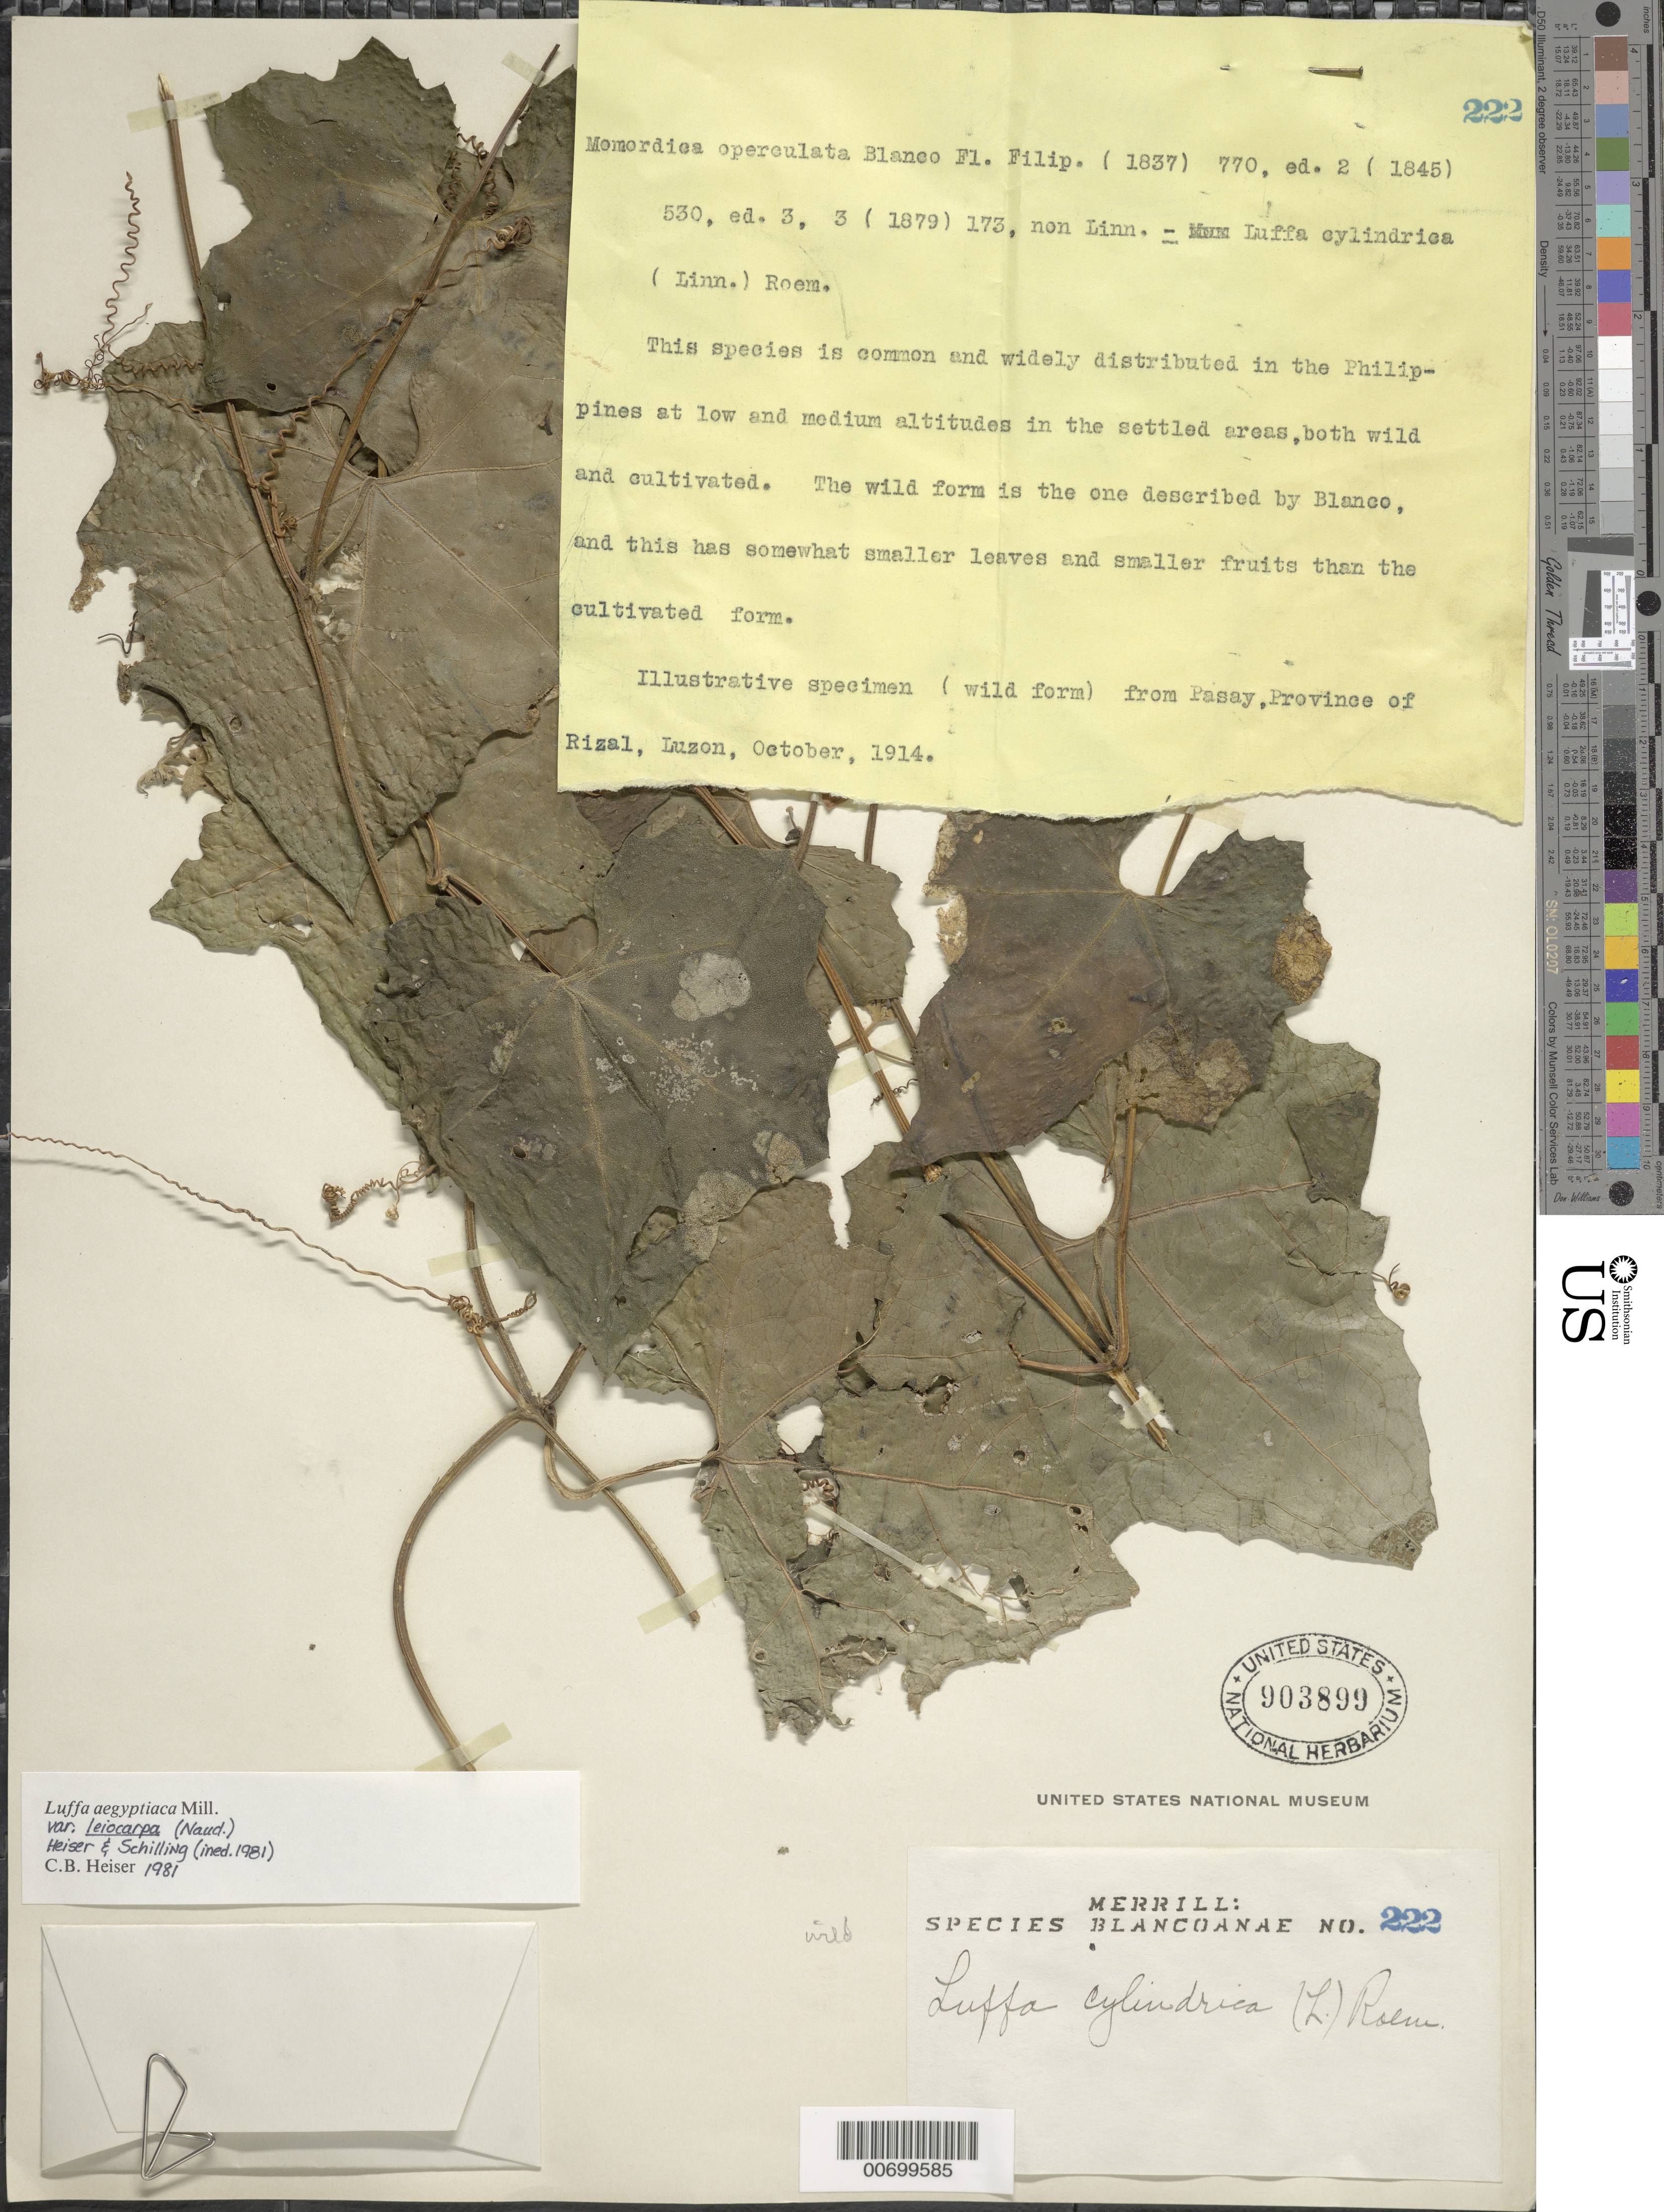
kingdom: Plantae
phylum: Tracheophyta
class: Magnoliopsida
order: Cucurbitales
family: Cucurbitaceae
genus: Luffa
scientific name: Luffa aegyptiaca var. leiocarpa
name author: (Naudin) Heiser & Schill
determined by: Heiser, C. B.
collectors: E. D. Merrill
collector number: Sp. Blancoan. 0222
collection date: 1914-10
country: Philippines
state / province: National Capital Region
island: Luzon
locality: Pasay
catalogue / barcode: US 903899